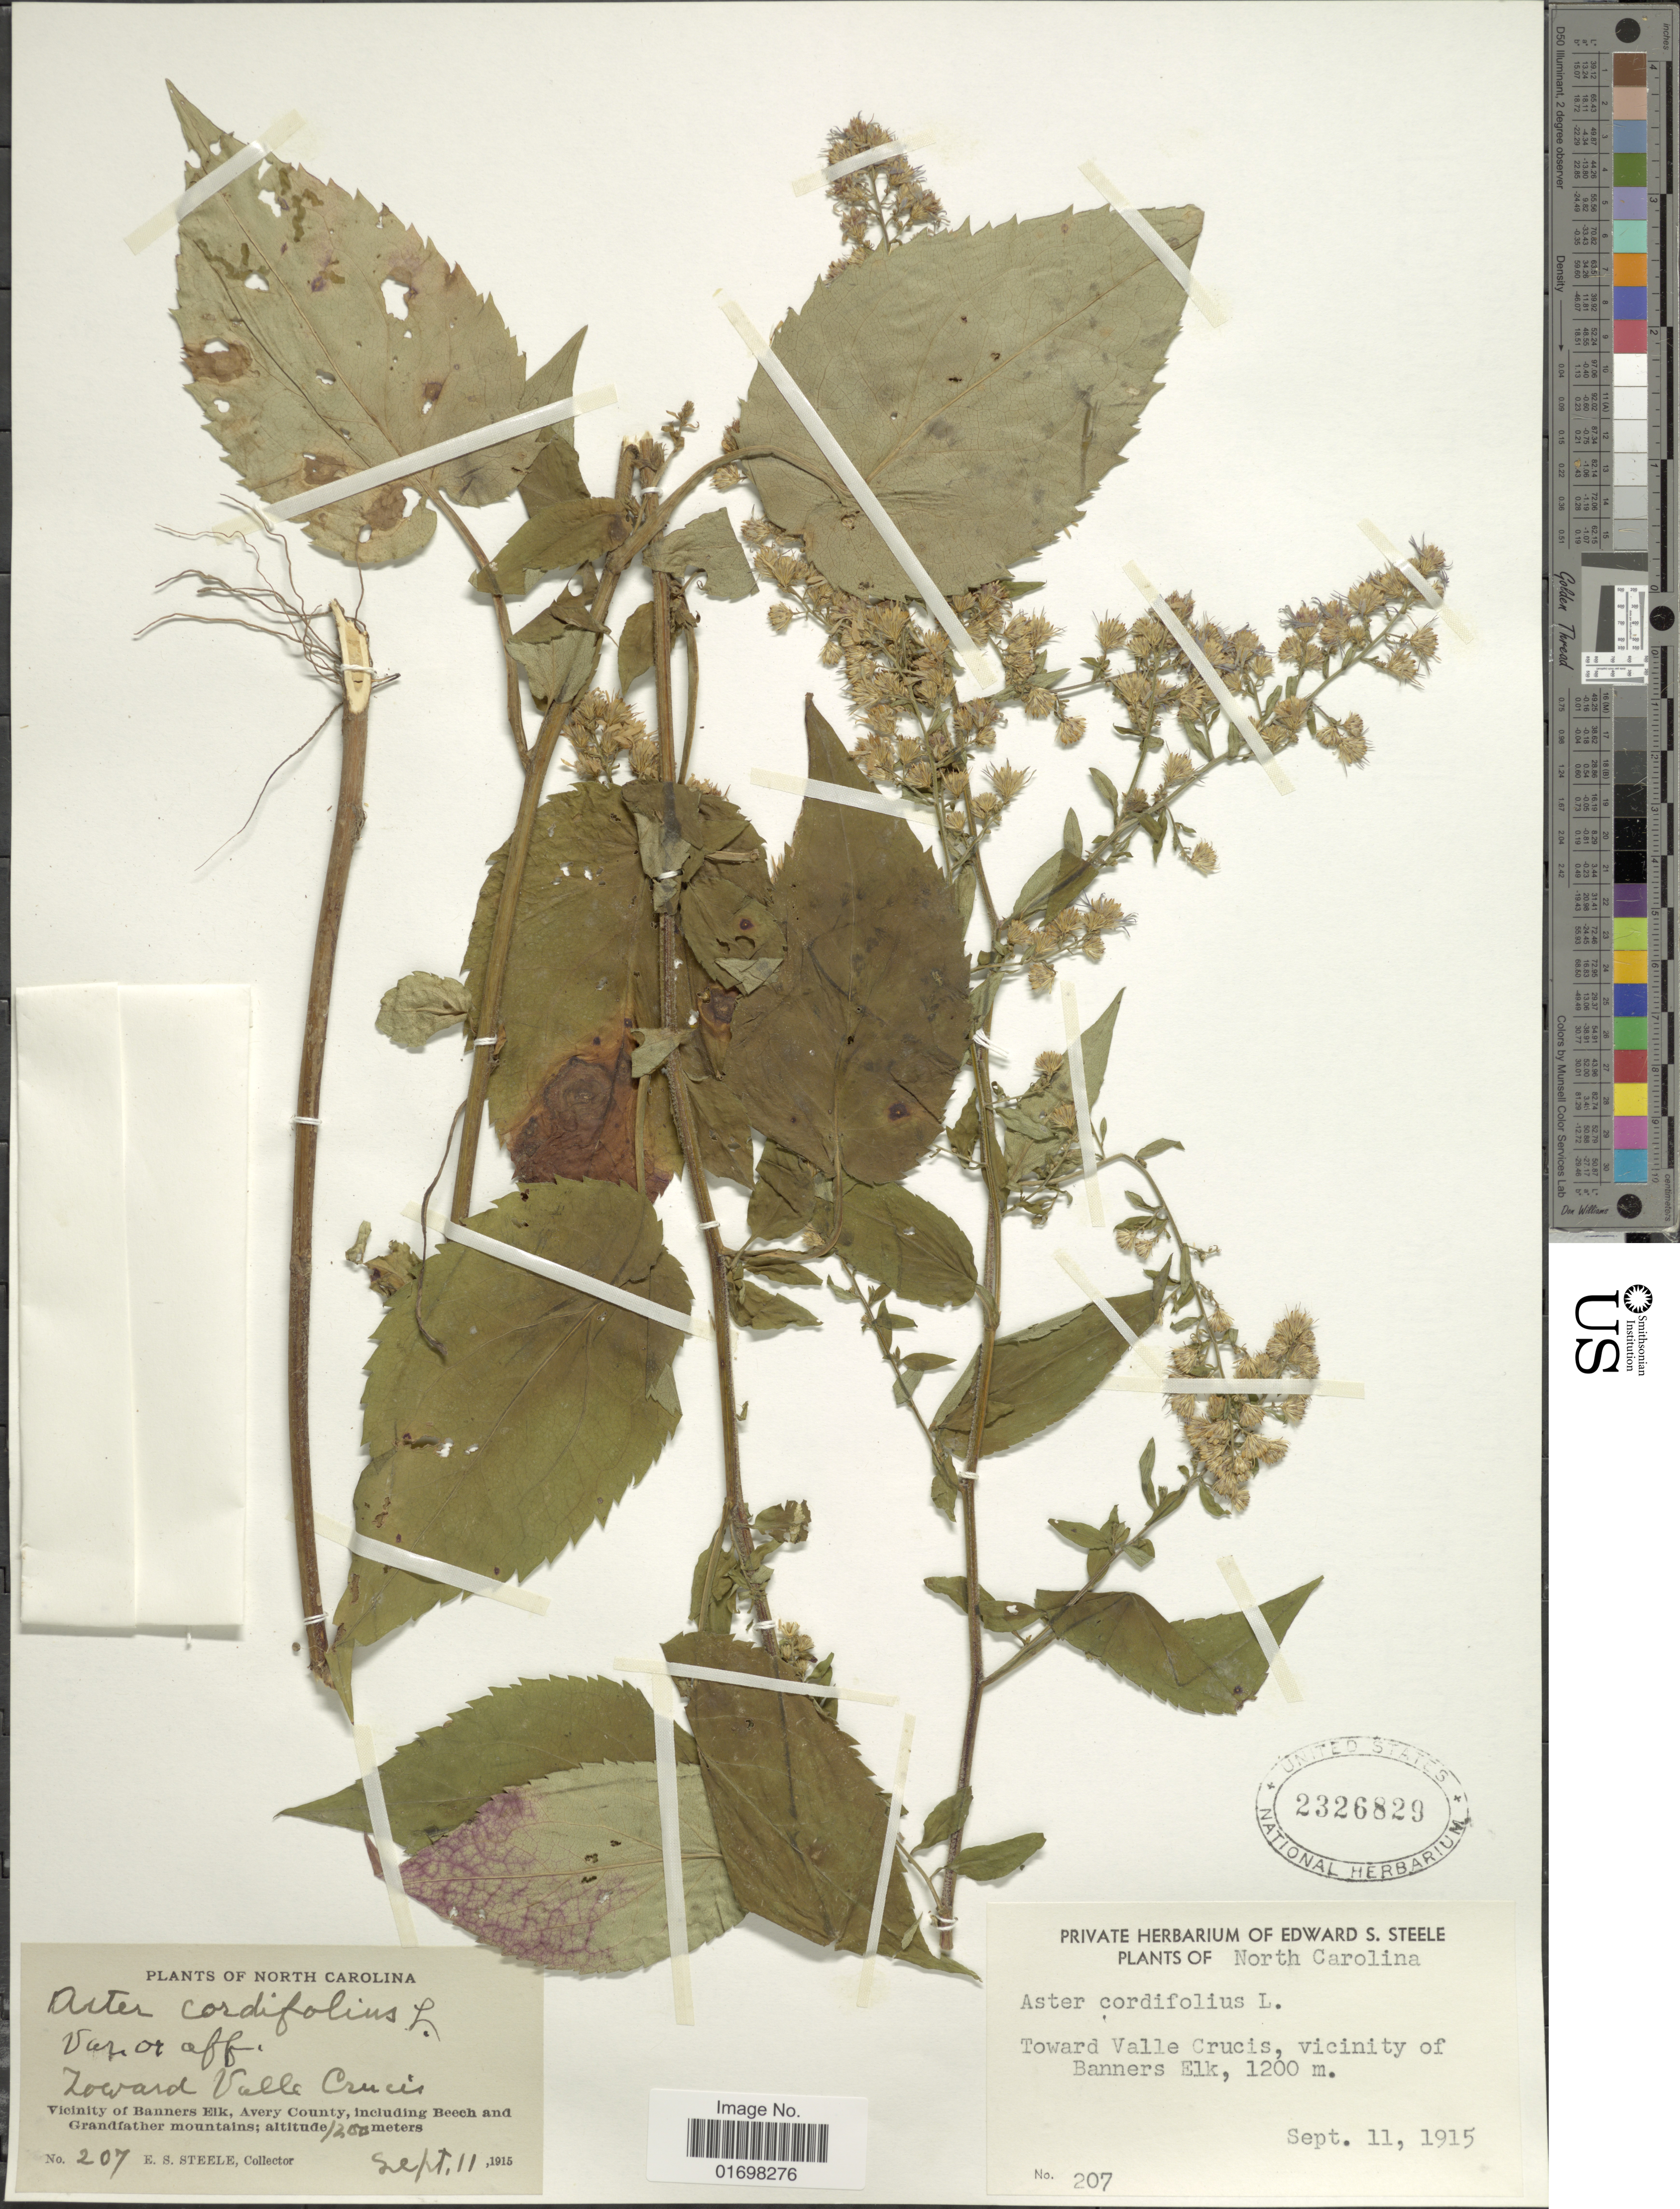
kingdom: Plantae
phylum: Tracheophyta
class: Magnoliopsida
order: Asterales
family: Asteraceae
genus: Symphyotrichum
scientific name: Symphyotrichum cordifolium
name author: (L.) G.L. Nesom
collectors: E. Steele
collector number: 207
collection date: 1915-09-11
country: United States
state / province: North Carolina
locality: Toward Valle Crucis, Vicinity of Banners Elk, Avery County, including Beech and Grandfather mountains.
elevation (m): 1200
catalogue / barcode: US 2326829